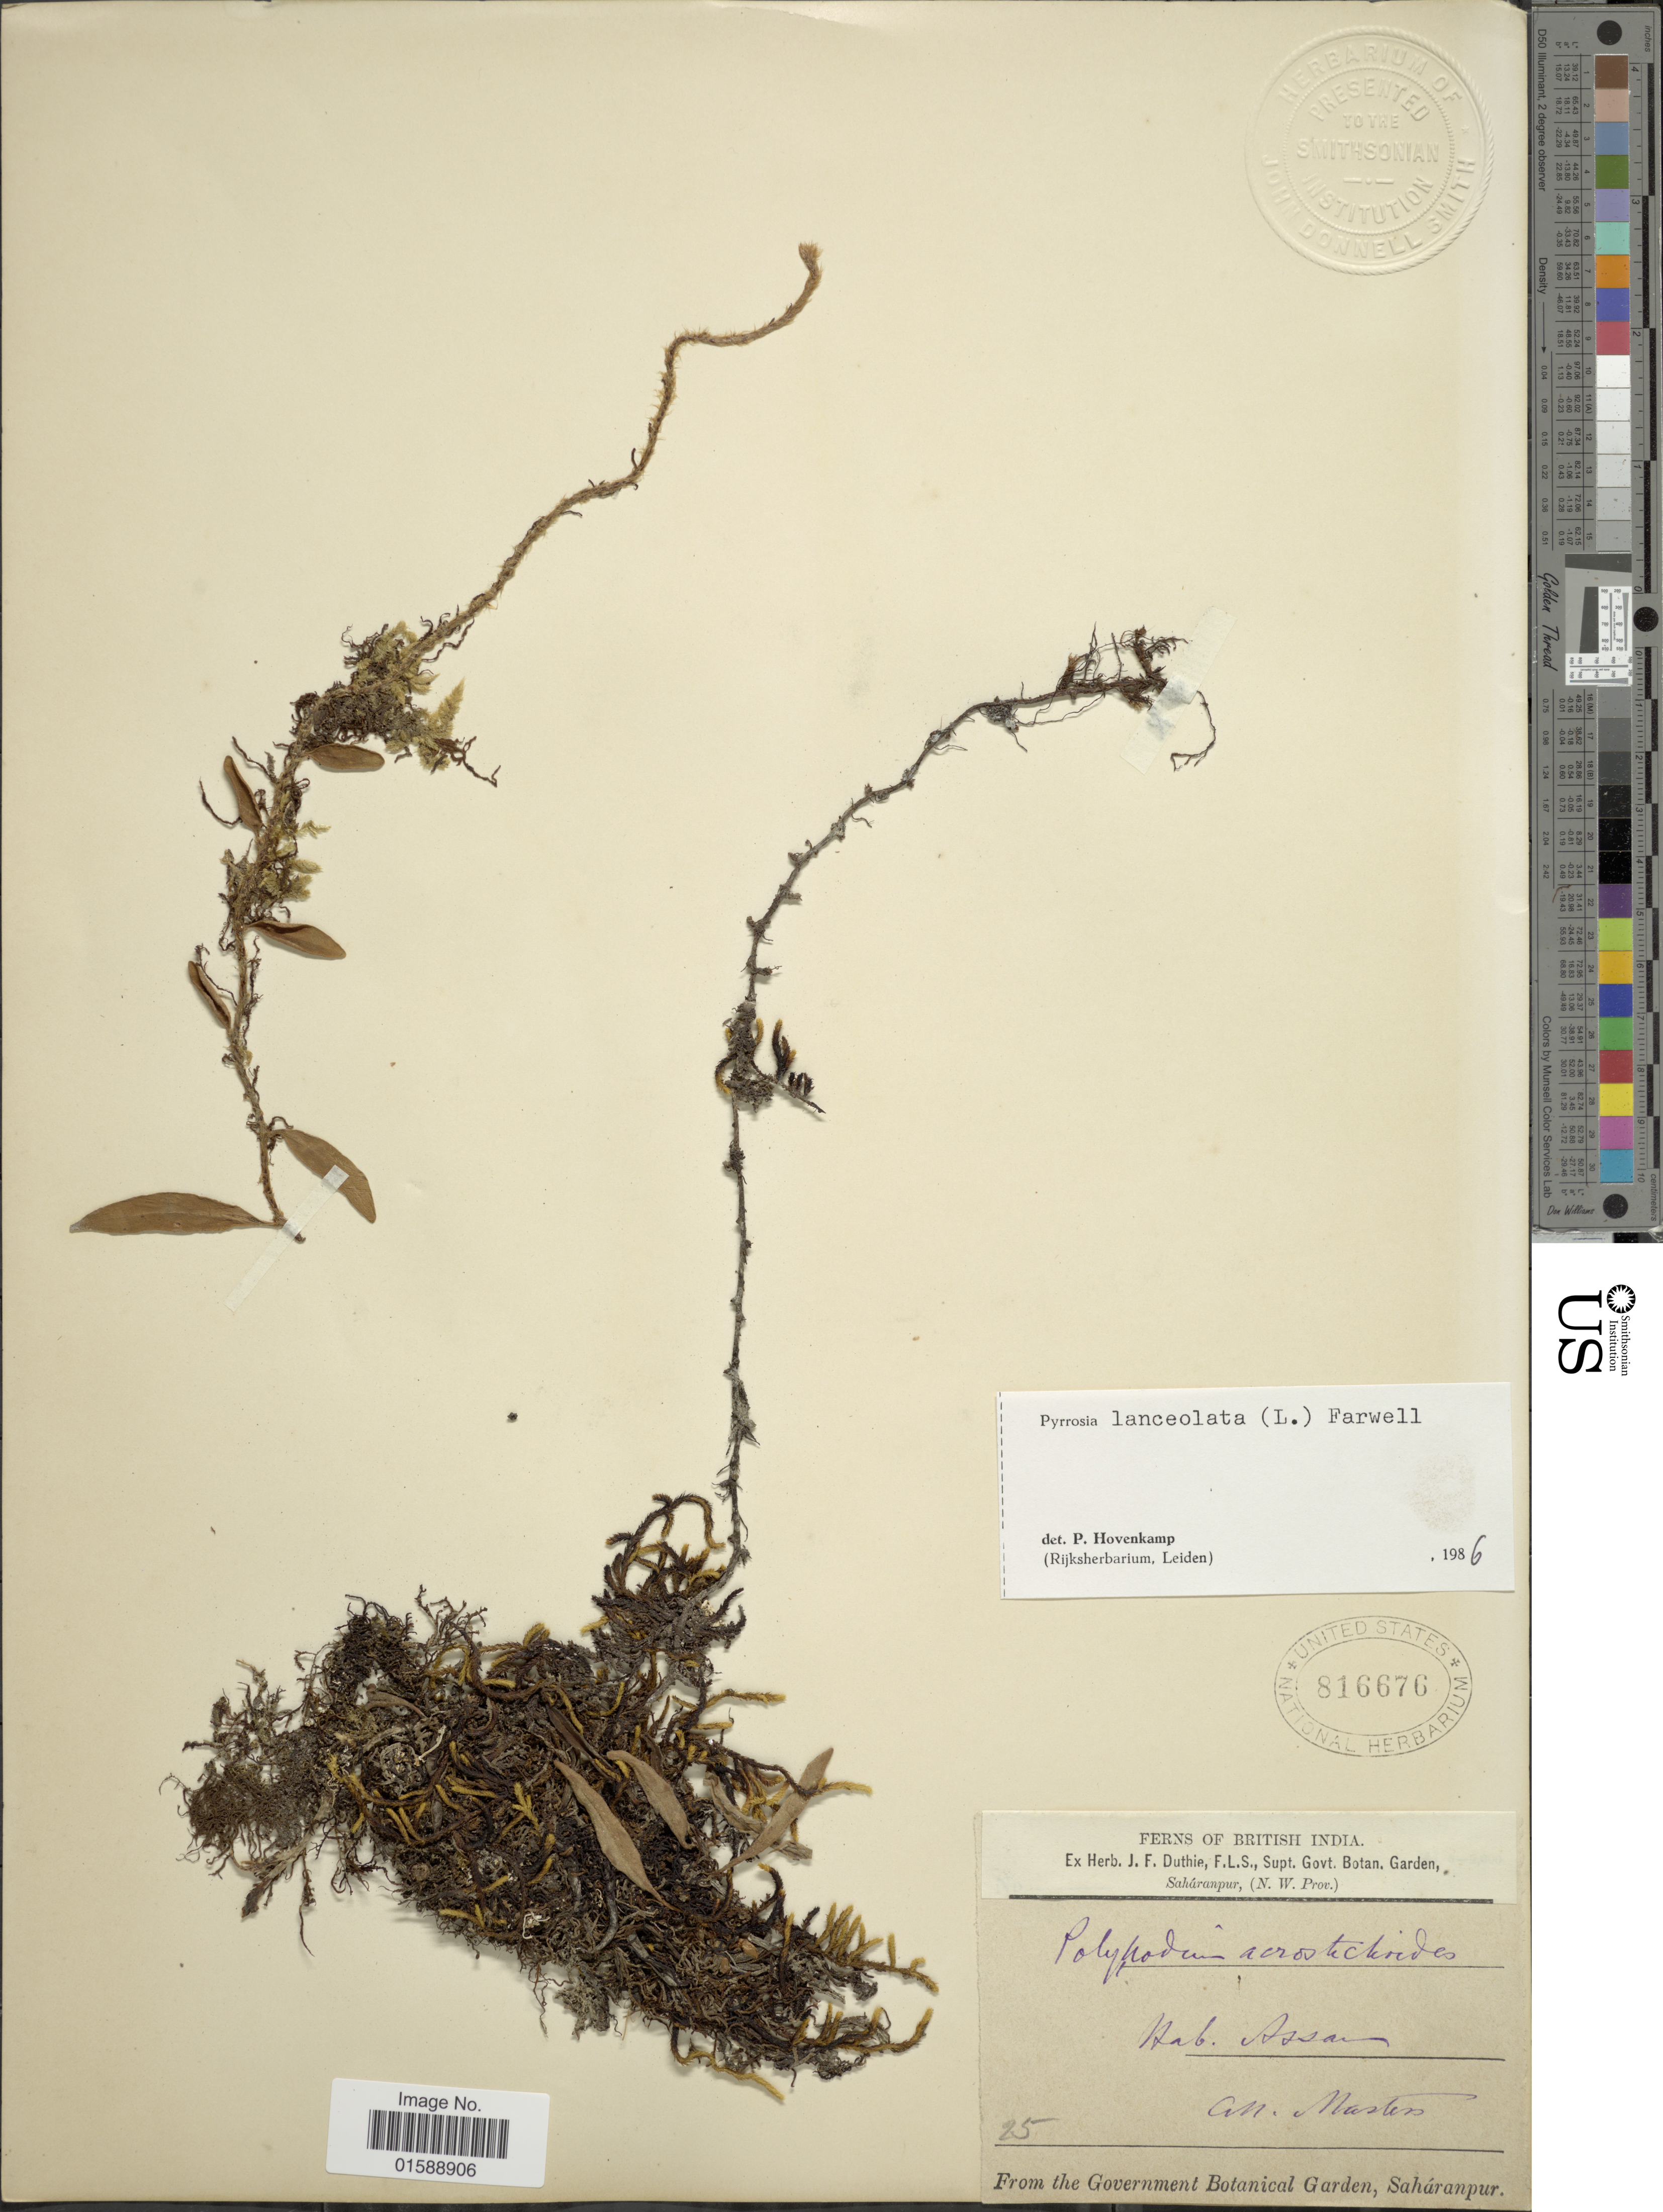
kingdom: Plantae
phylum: Tracheophyta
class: Polypodiopsida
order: Polypodiales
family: Polypodiaceae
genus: Pyrrosia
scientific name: Pyrrosia lanceolata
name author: (L.) Farw.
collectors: Masters, --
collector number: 25?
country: India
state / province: Assam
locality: British India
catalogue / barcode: US 816676